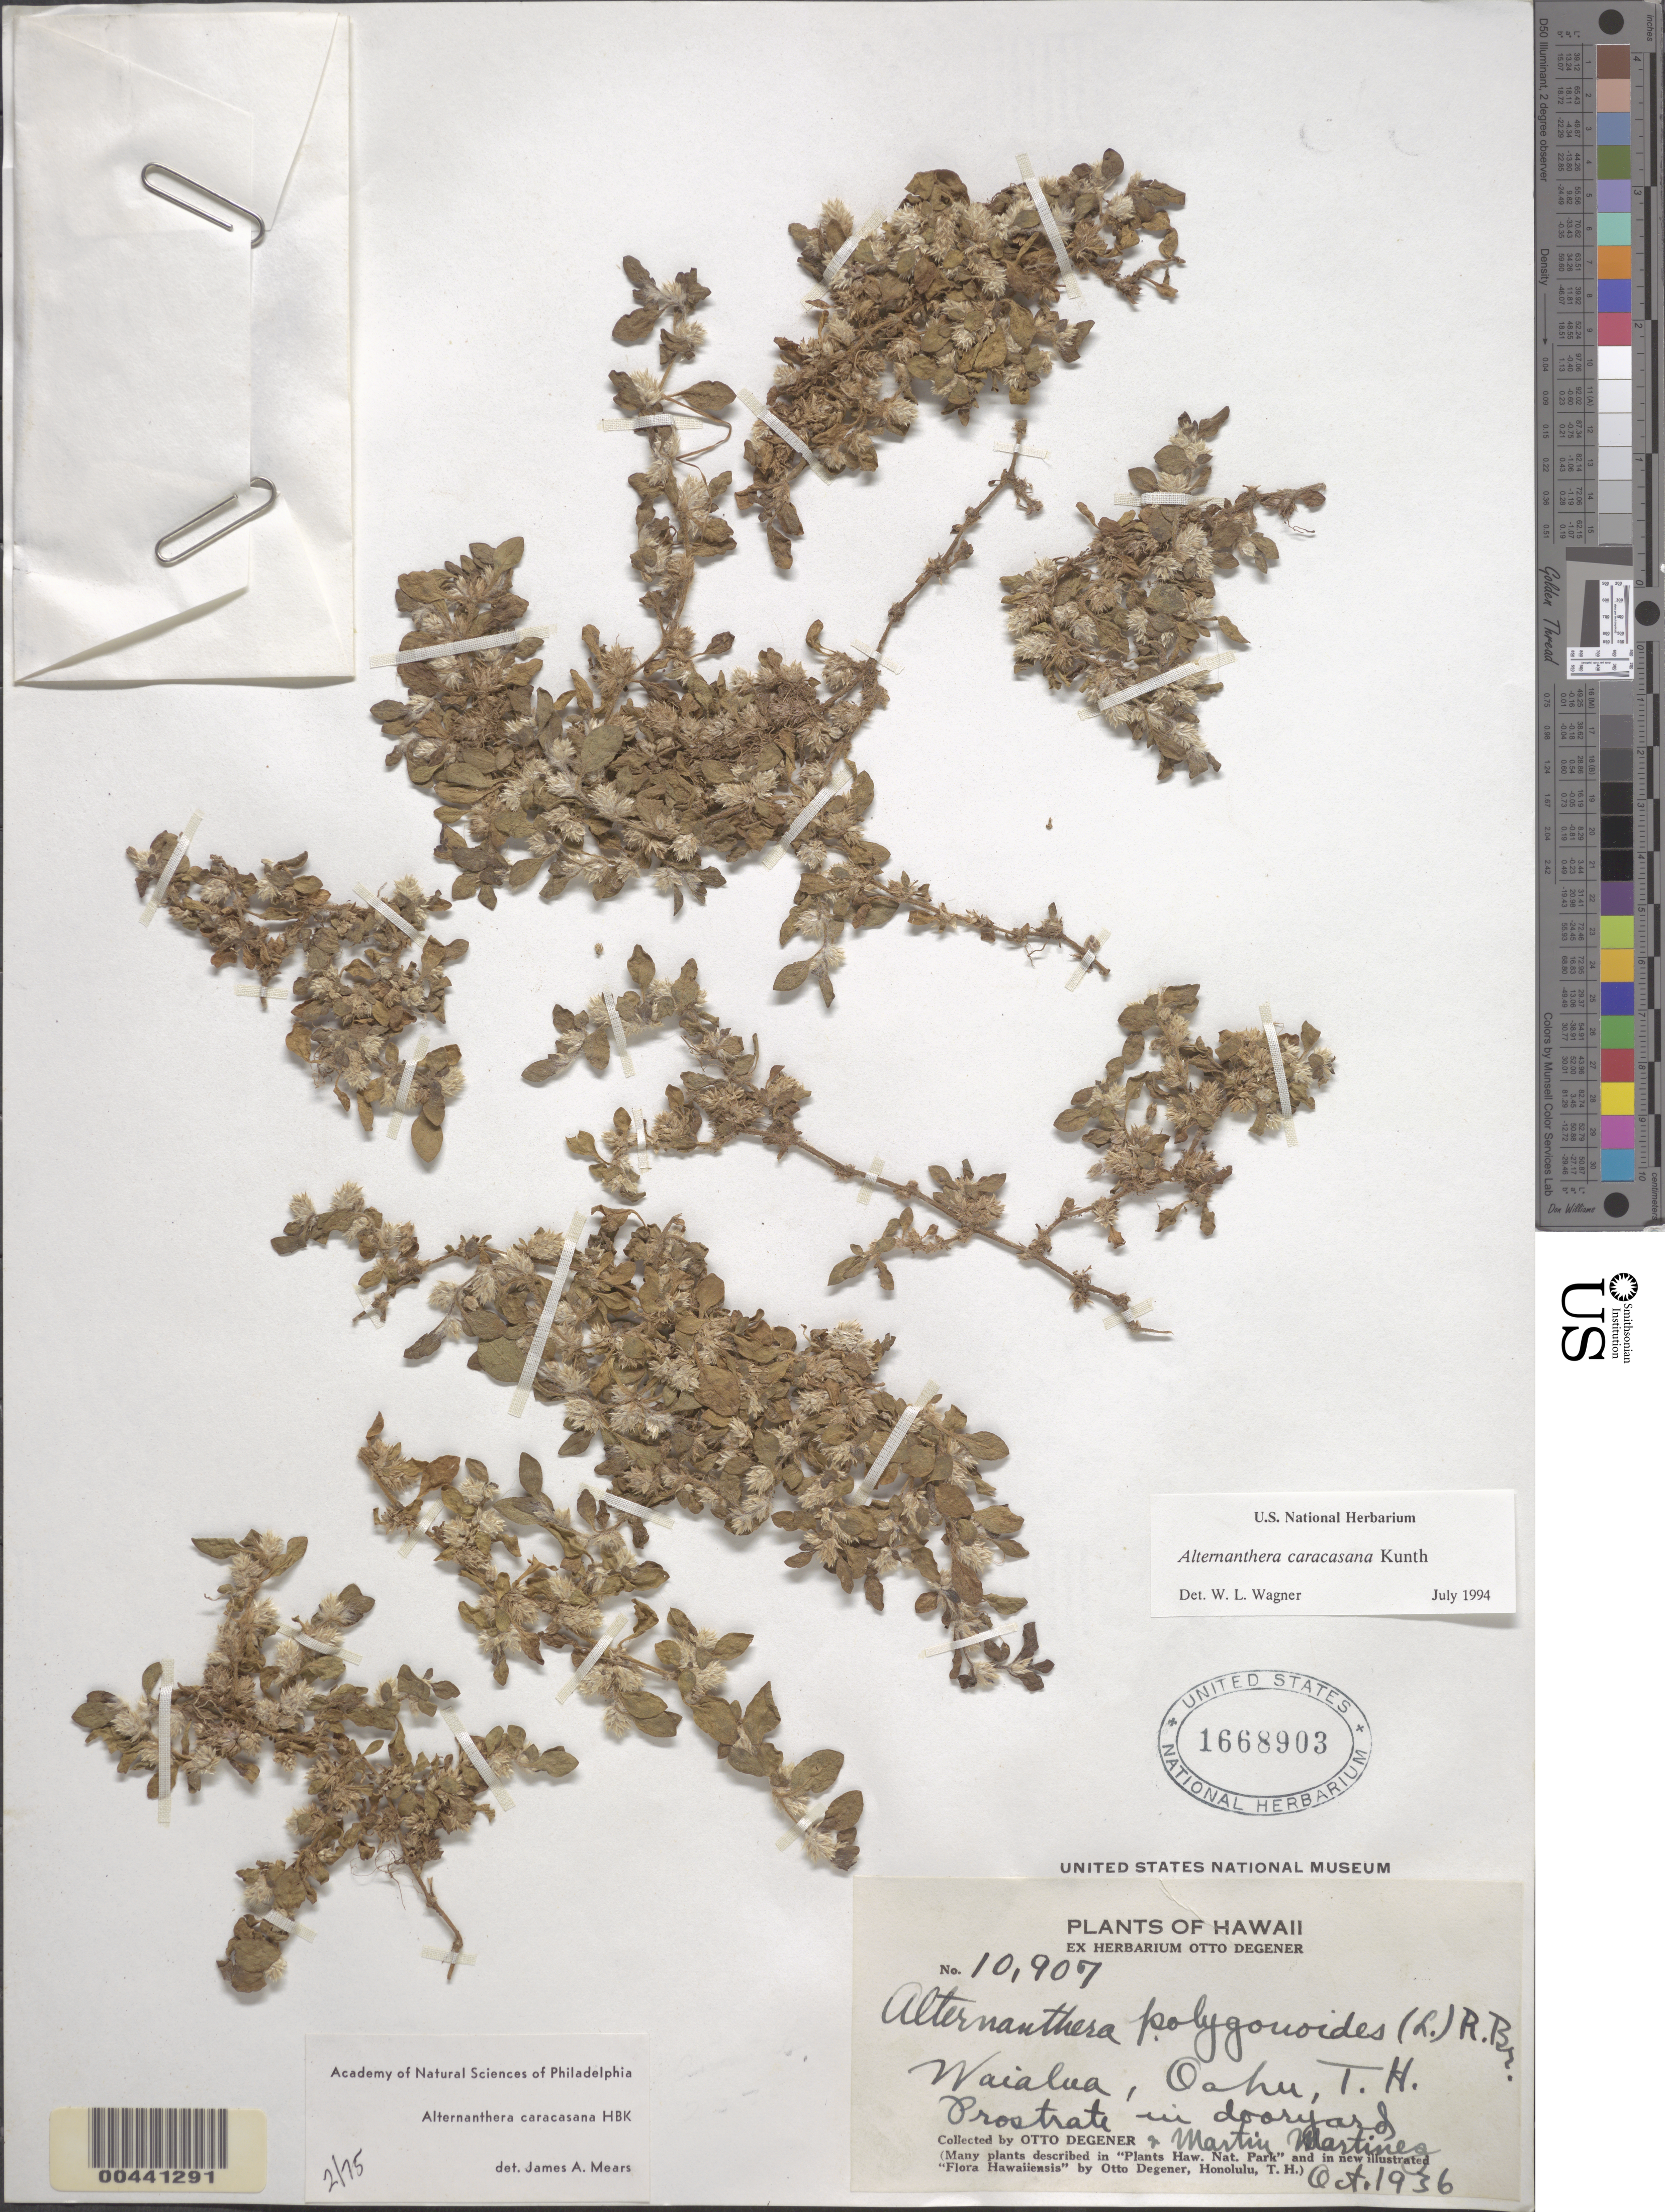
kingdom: Plantae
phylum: Tracheophyta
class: Magnoliopsida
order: Caryophyllales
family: Amaranthaceae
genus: Alternanthera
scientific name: Alternanthera caracasana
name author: Kunth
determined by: Wagner, W. L., (BOT), Smithsonian Institution - National Museum of Natural History (UNITED STATES)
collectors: O. Degener & M. Martínez M.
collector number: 10907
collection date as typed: Oct 1936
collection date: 1936-10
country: United States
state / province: Hawaii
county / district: Kauai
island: Kaua'i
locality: Waialua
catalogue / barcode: US 1668903